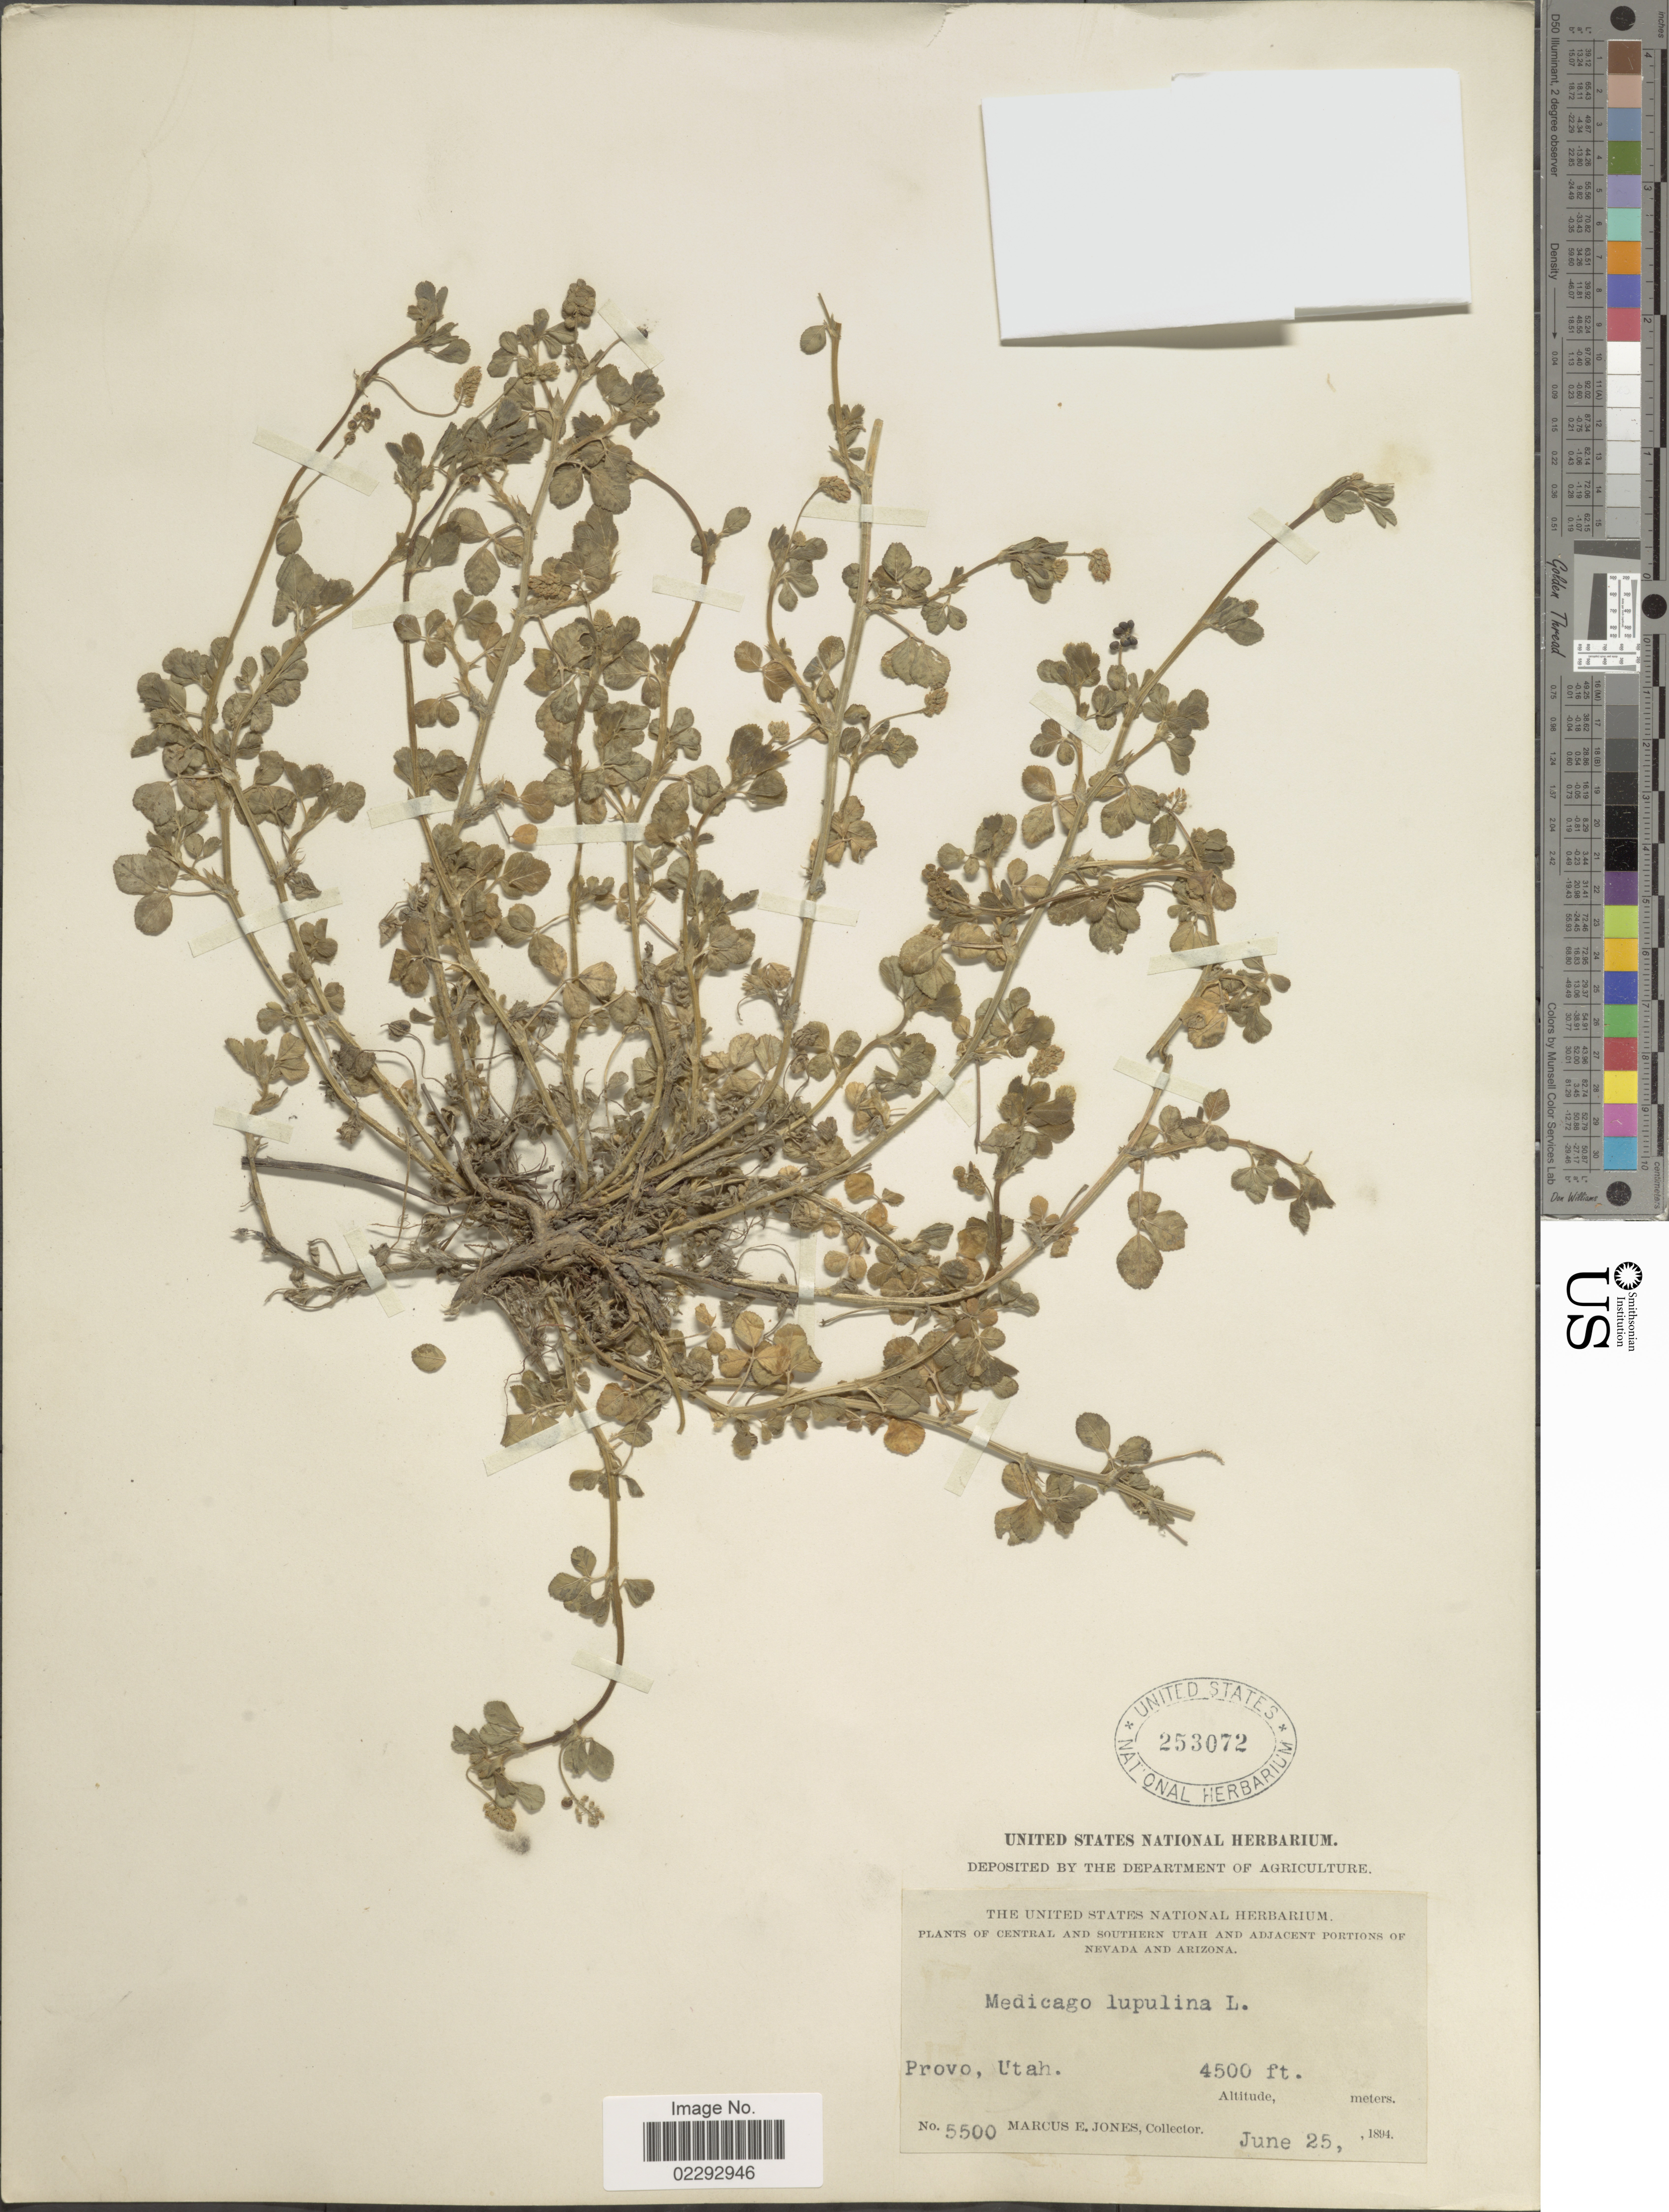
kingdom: Plantae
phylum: Tracheophyta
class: Magnoliopsida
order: Fabales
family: Fabaceae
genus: Medicago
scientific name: Medicago lupulina var. lupulina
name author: L.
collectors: M. E. Jones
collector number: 5500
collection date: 1894-06-25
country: United States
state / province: Utah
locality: Prov. Utah.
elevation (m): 1372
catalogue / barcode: US 253072